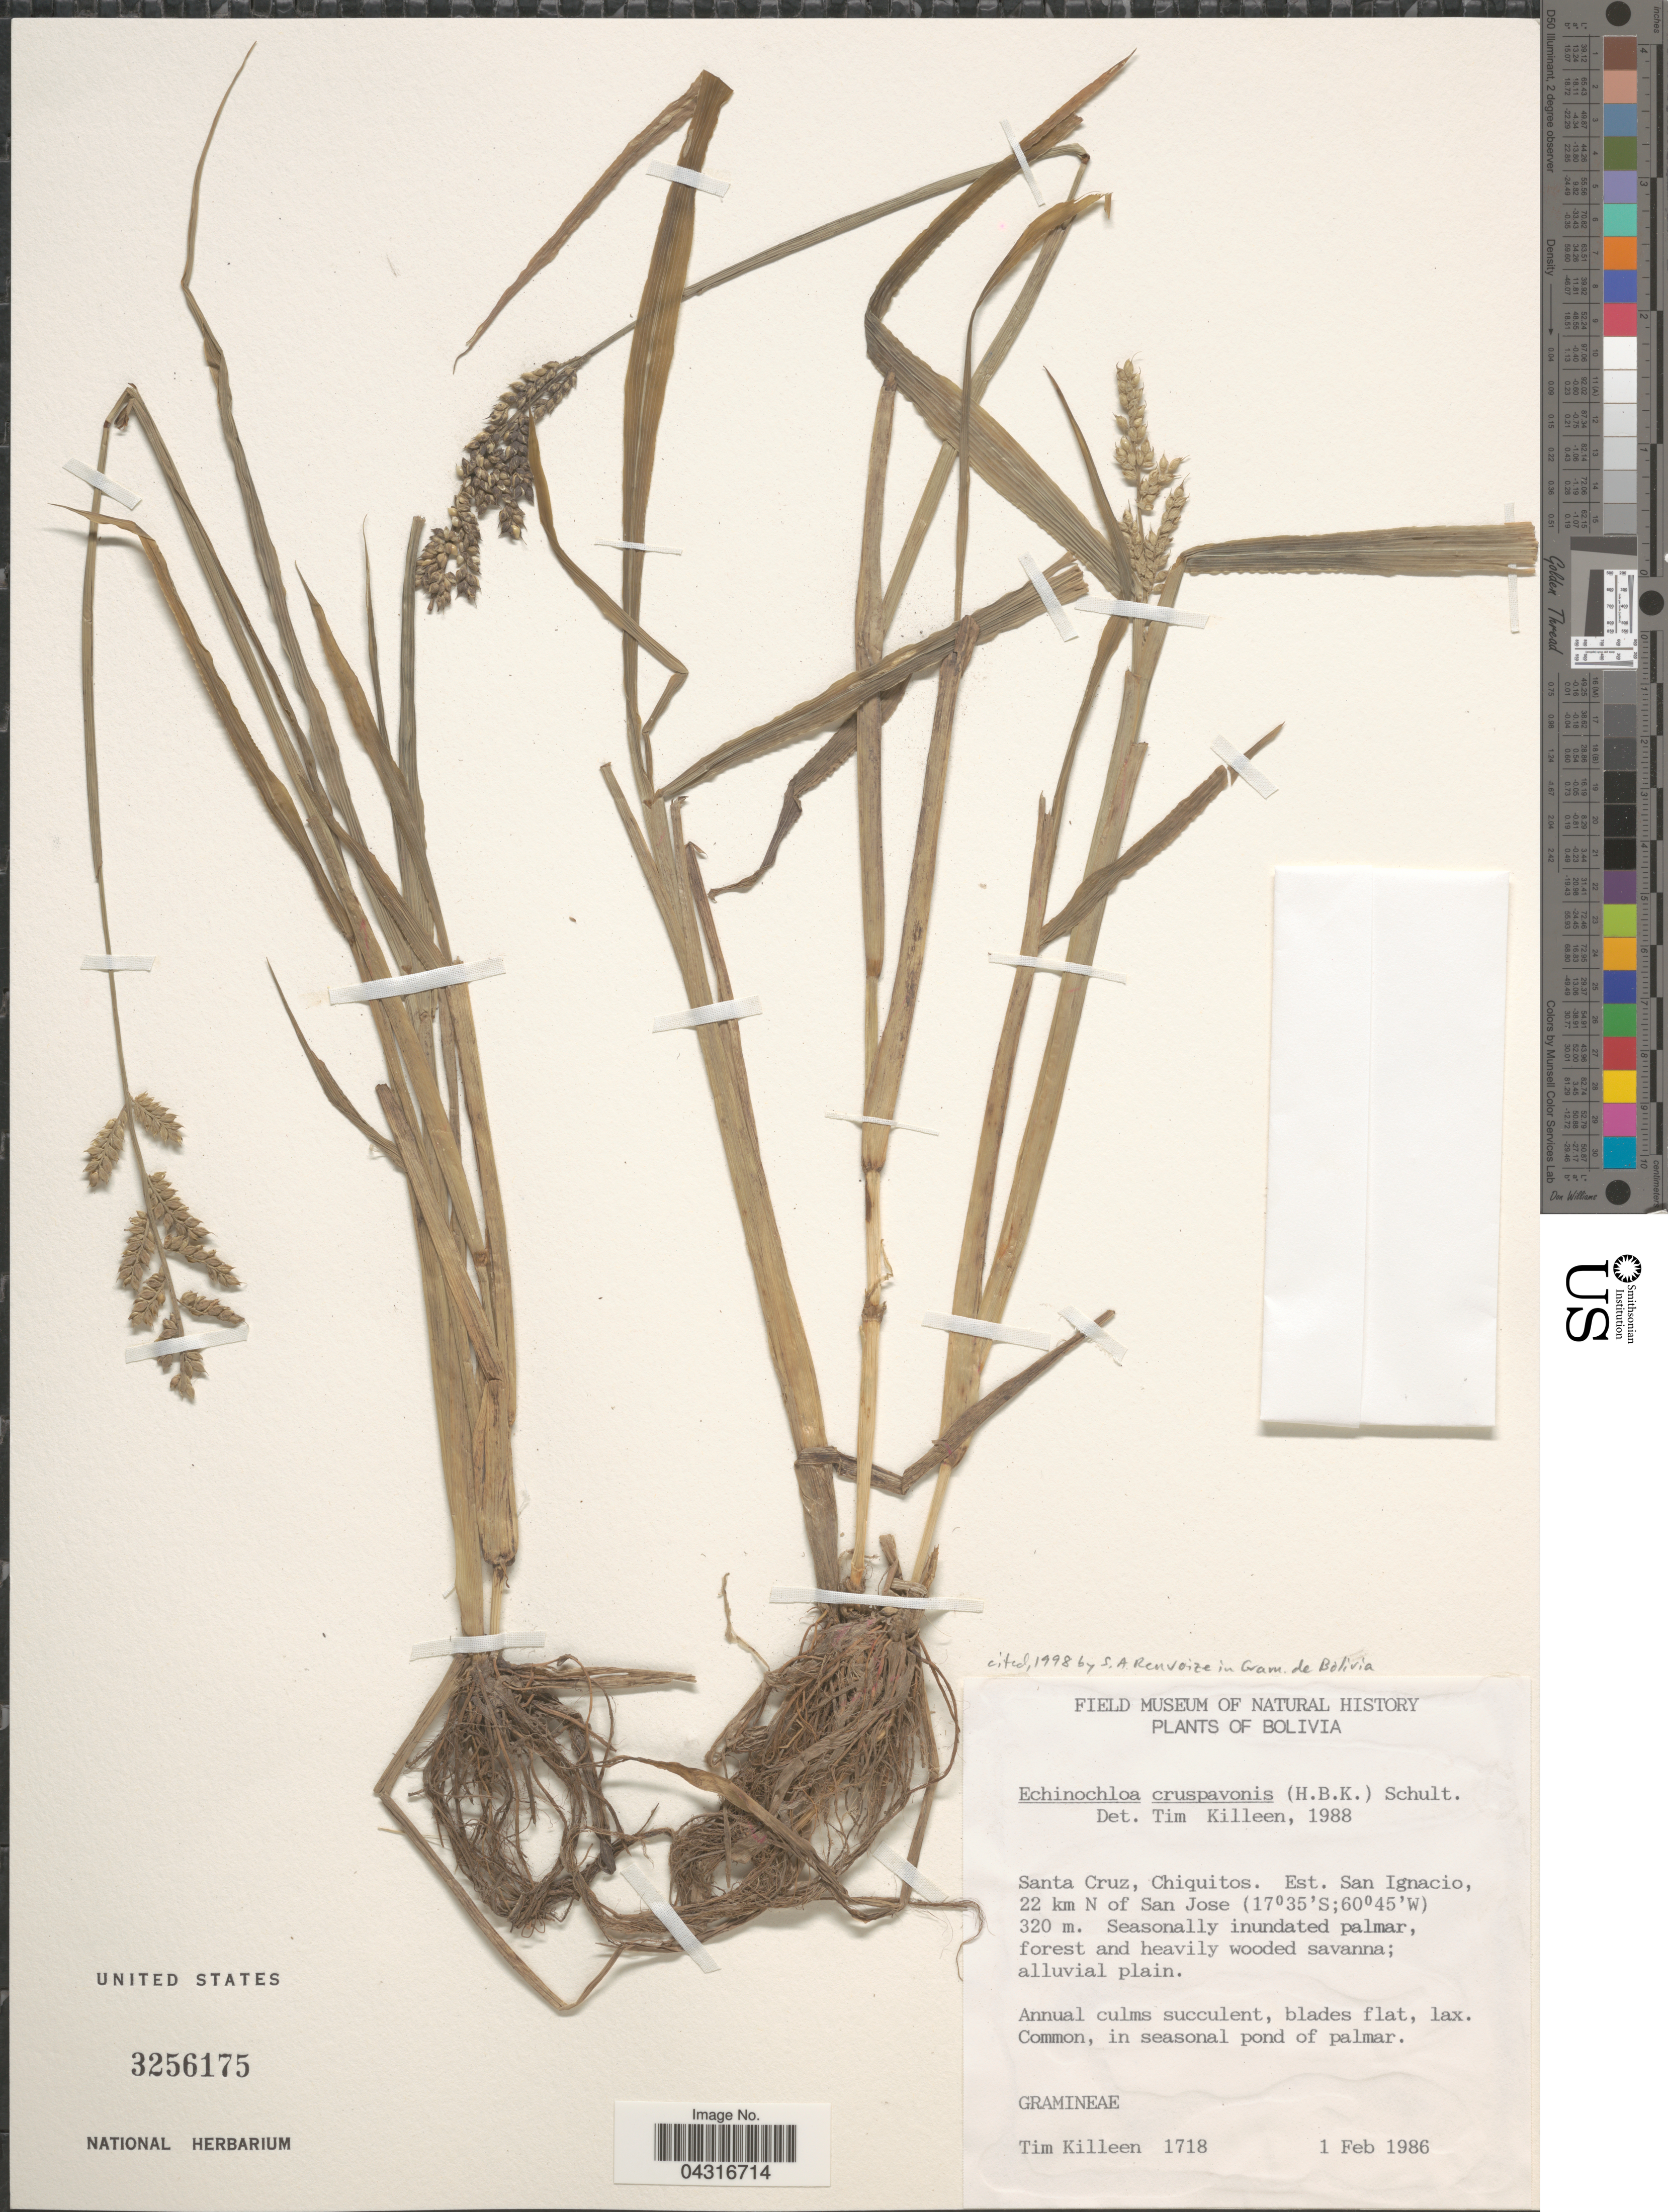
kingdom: Plantae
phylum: Tracheophyta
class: Liliopsida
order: Poales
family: Poaceae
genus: Echinochloa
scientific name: Echinochloa crus-pavonis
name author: (Kunth) Schult.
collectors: T. J. Killeen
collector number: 1718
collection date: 1986-02-01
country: Bolivia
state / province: Santa Cruz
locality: Chiquitos. Est. San Ignacio, 22 km N of San Jose.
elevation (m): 320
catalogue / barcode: US 3256175